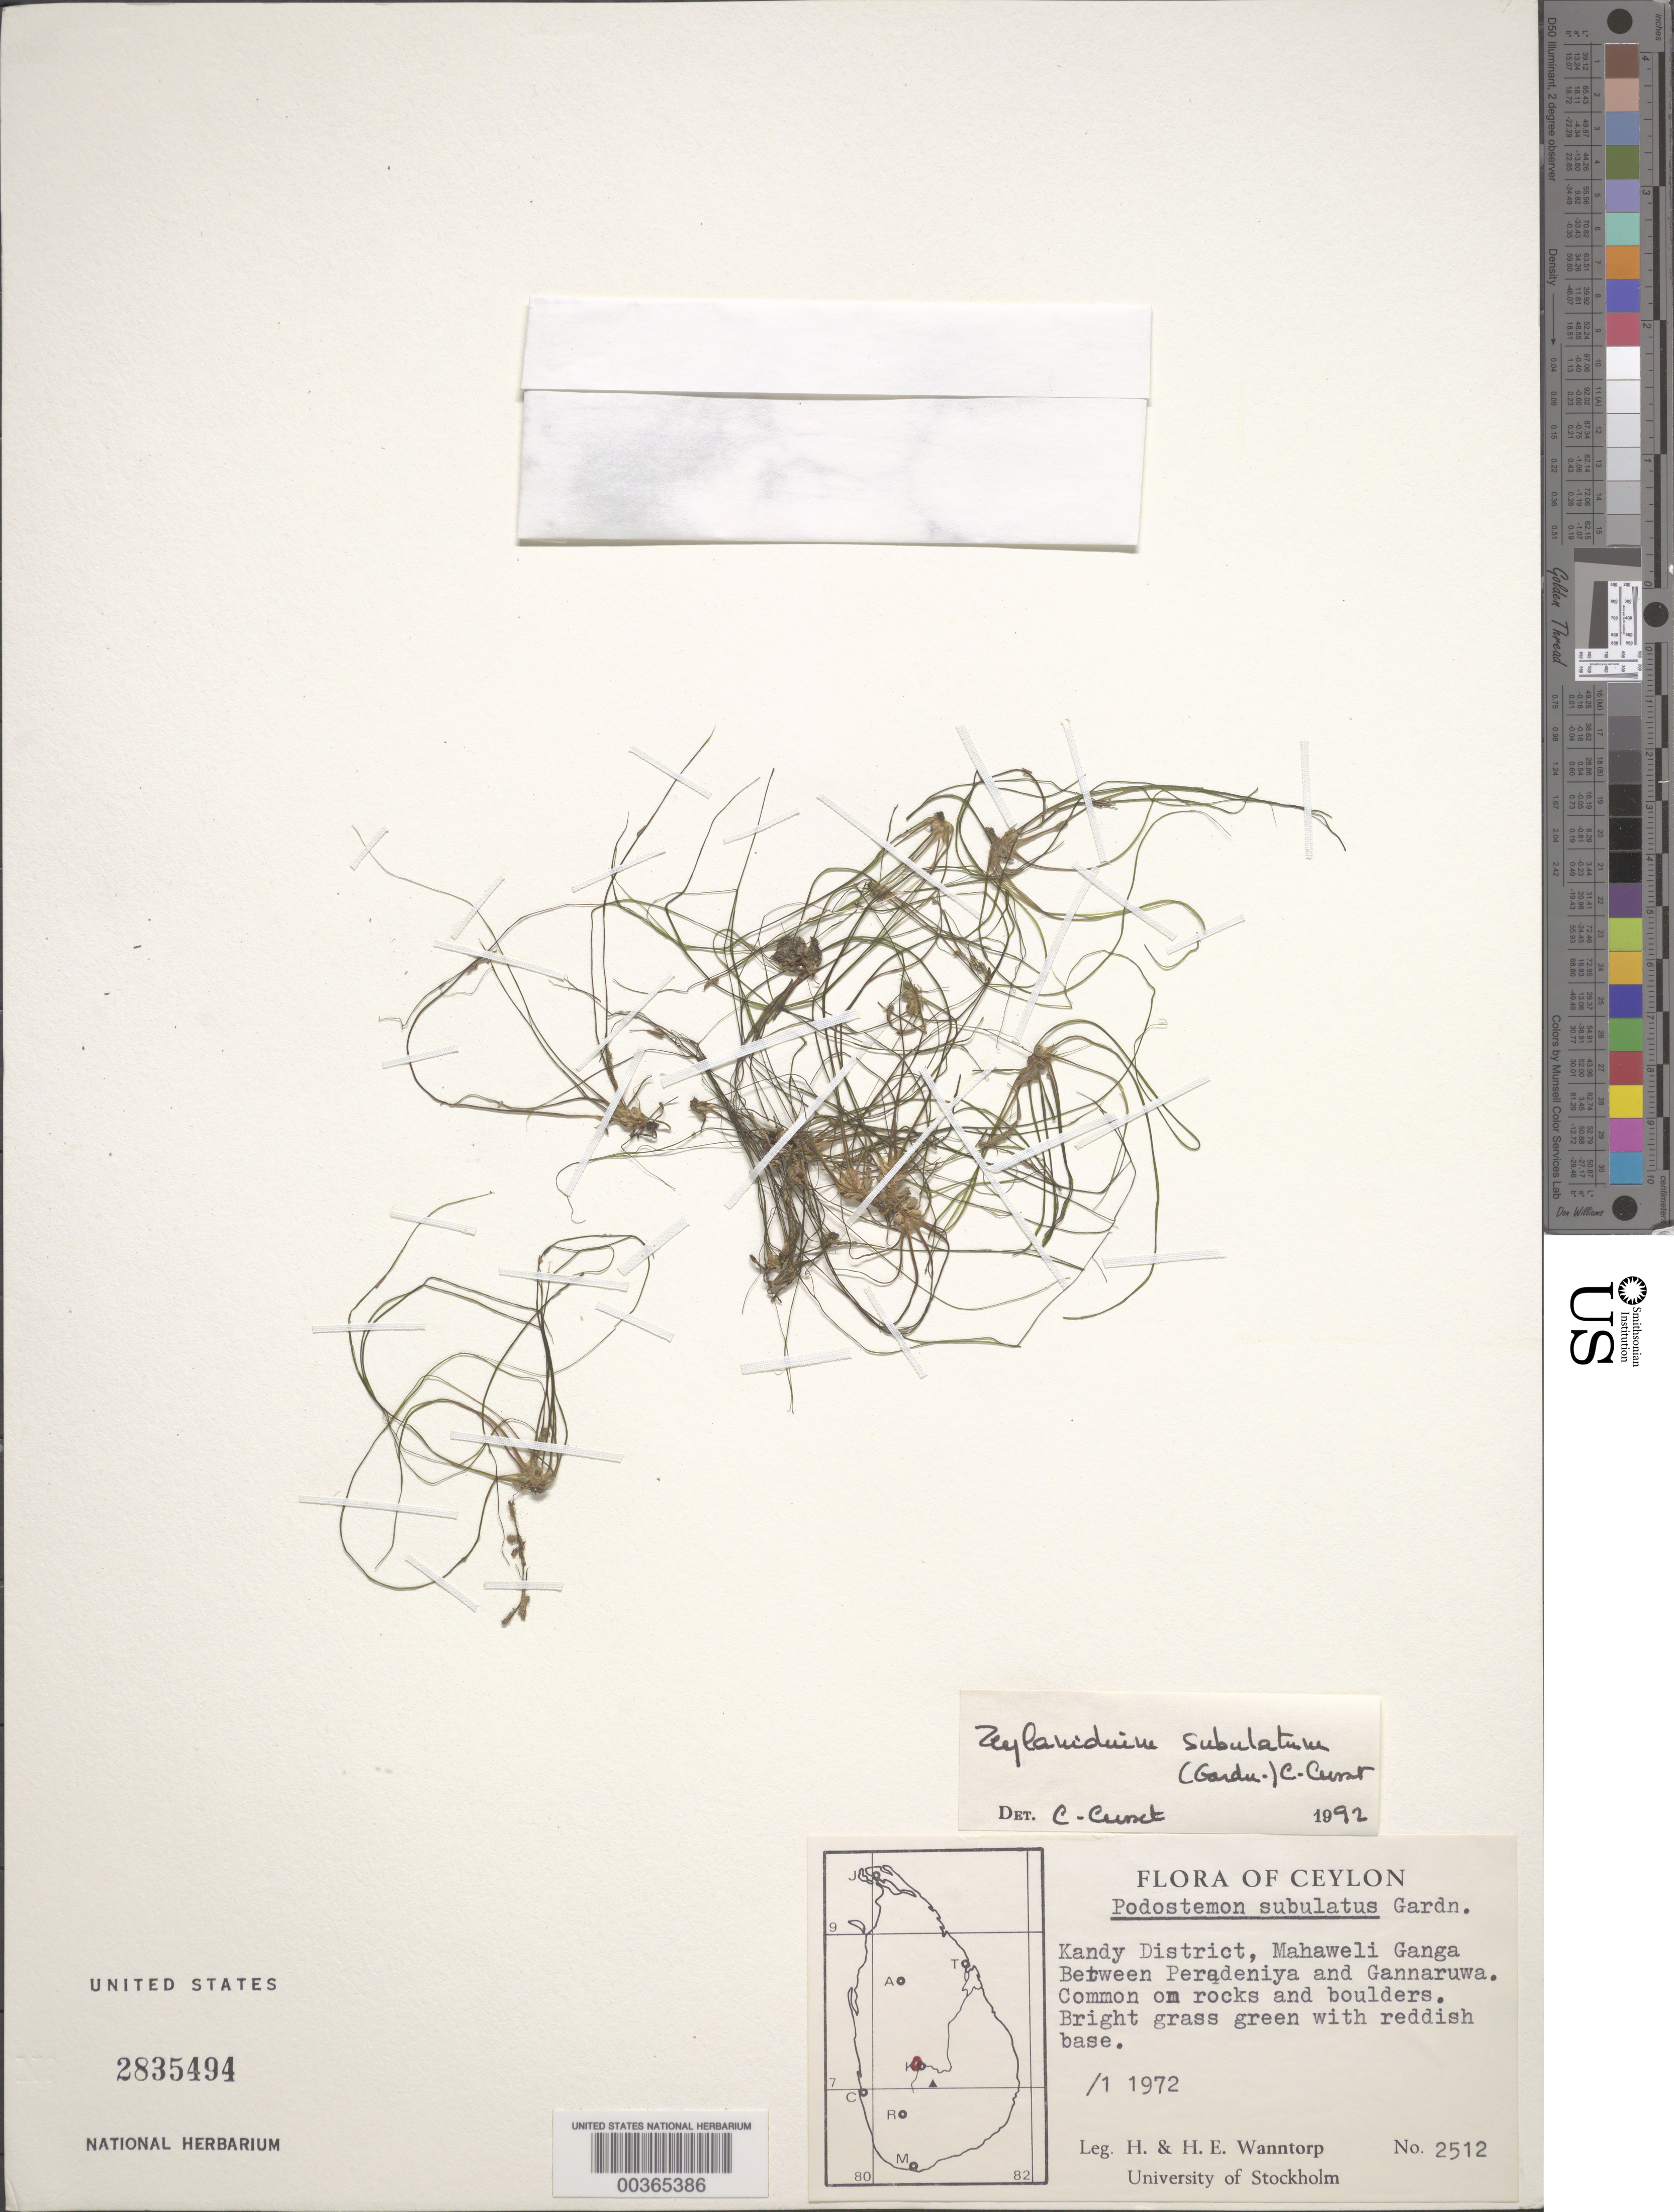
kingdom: Plantae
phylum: Tracheophyta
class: Magnoliopsida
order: Malpighiales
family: Podostemaceae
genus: Podostemum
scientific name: Podostemum subulatus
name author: Gardner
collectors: H. Wanntorp & H.-E. Wanntorp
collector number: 2512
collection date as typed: Jan 1972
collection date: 1972-01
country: Sri Lanka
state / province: Central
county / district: Kandy Dist.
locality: Mahaweli ganga, between peradeniya and gannaruwa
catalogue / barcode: US 2835494